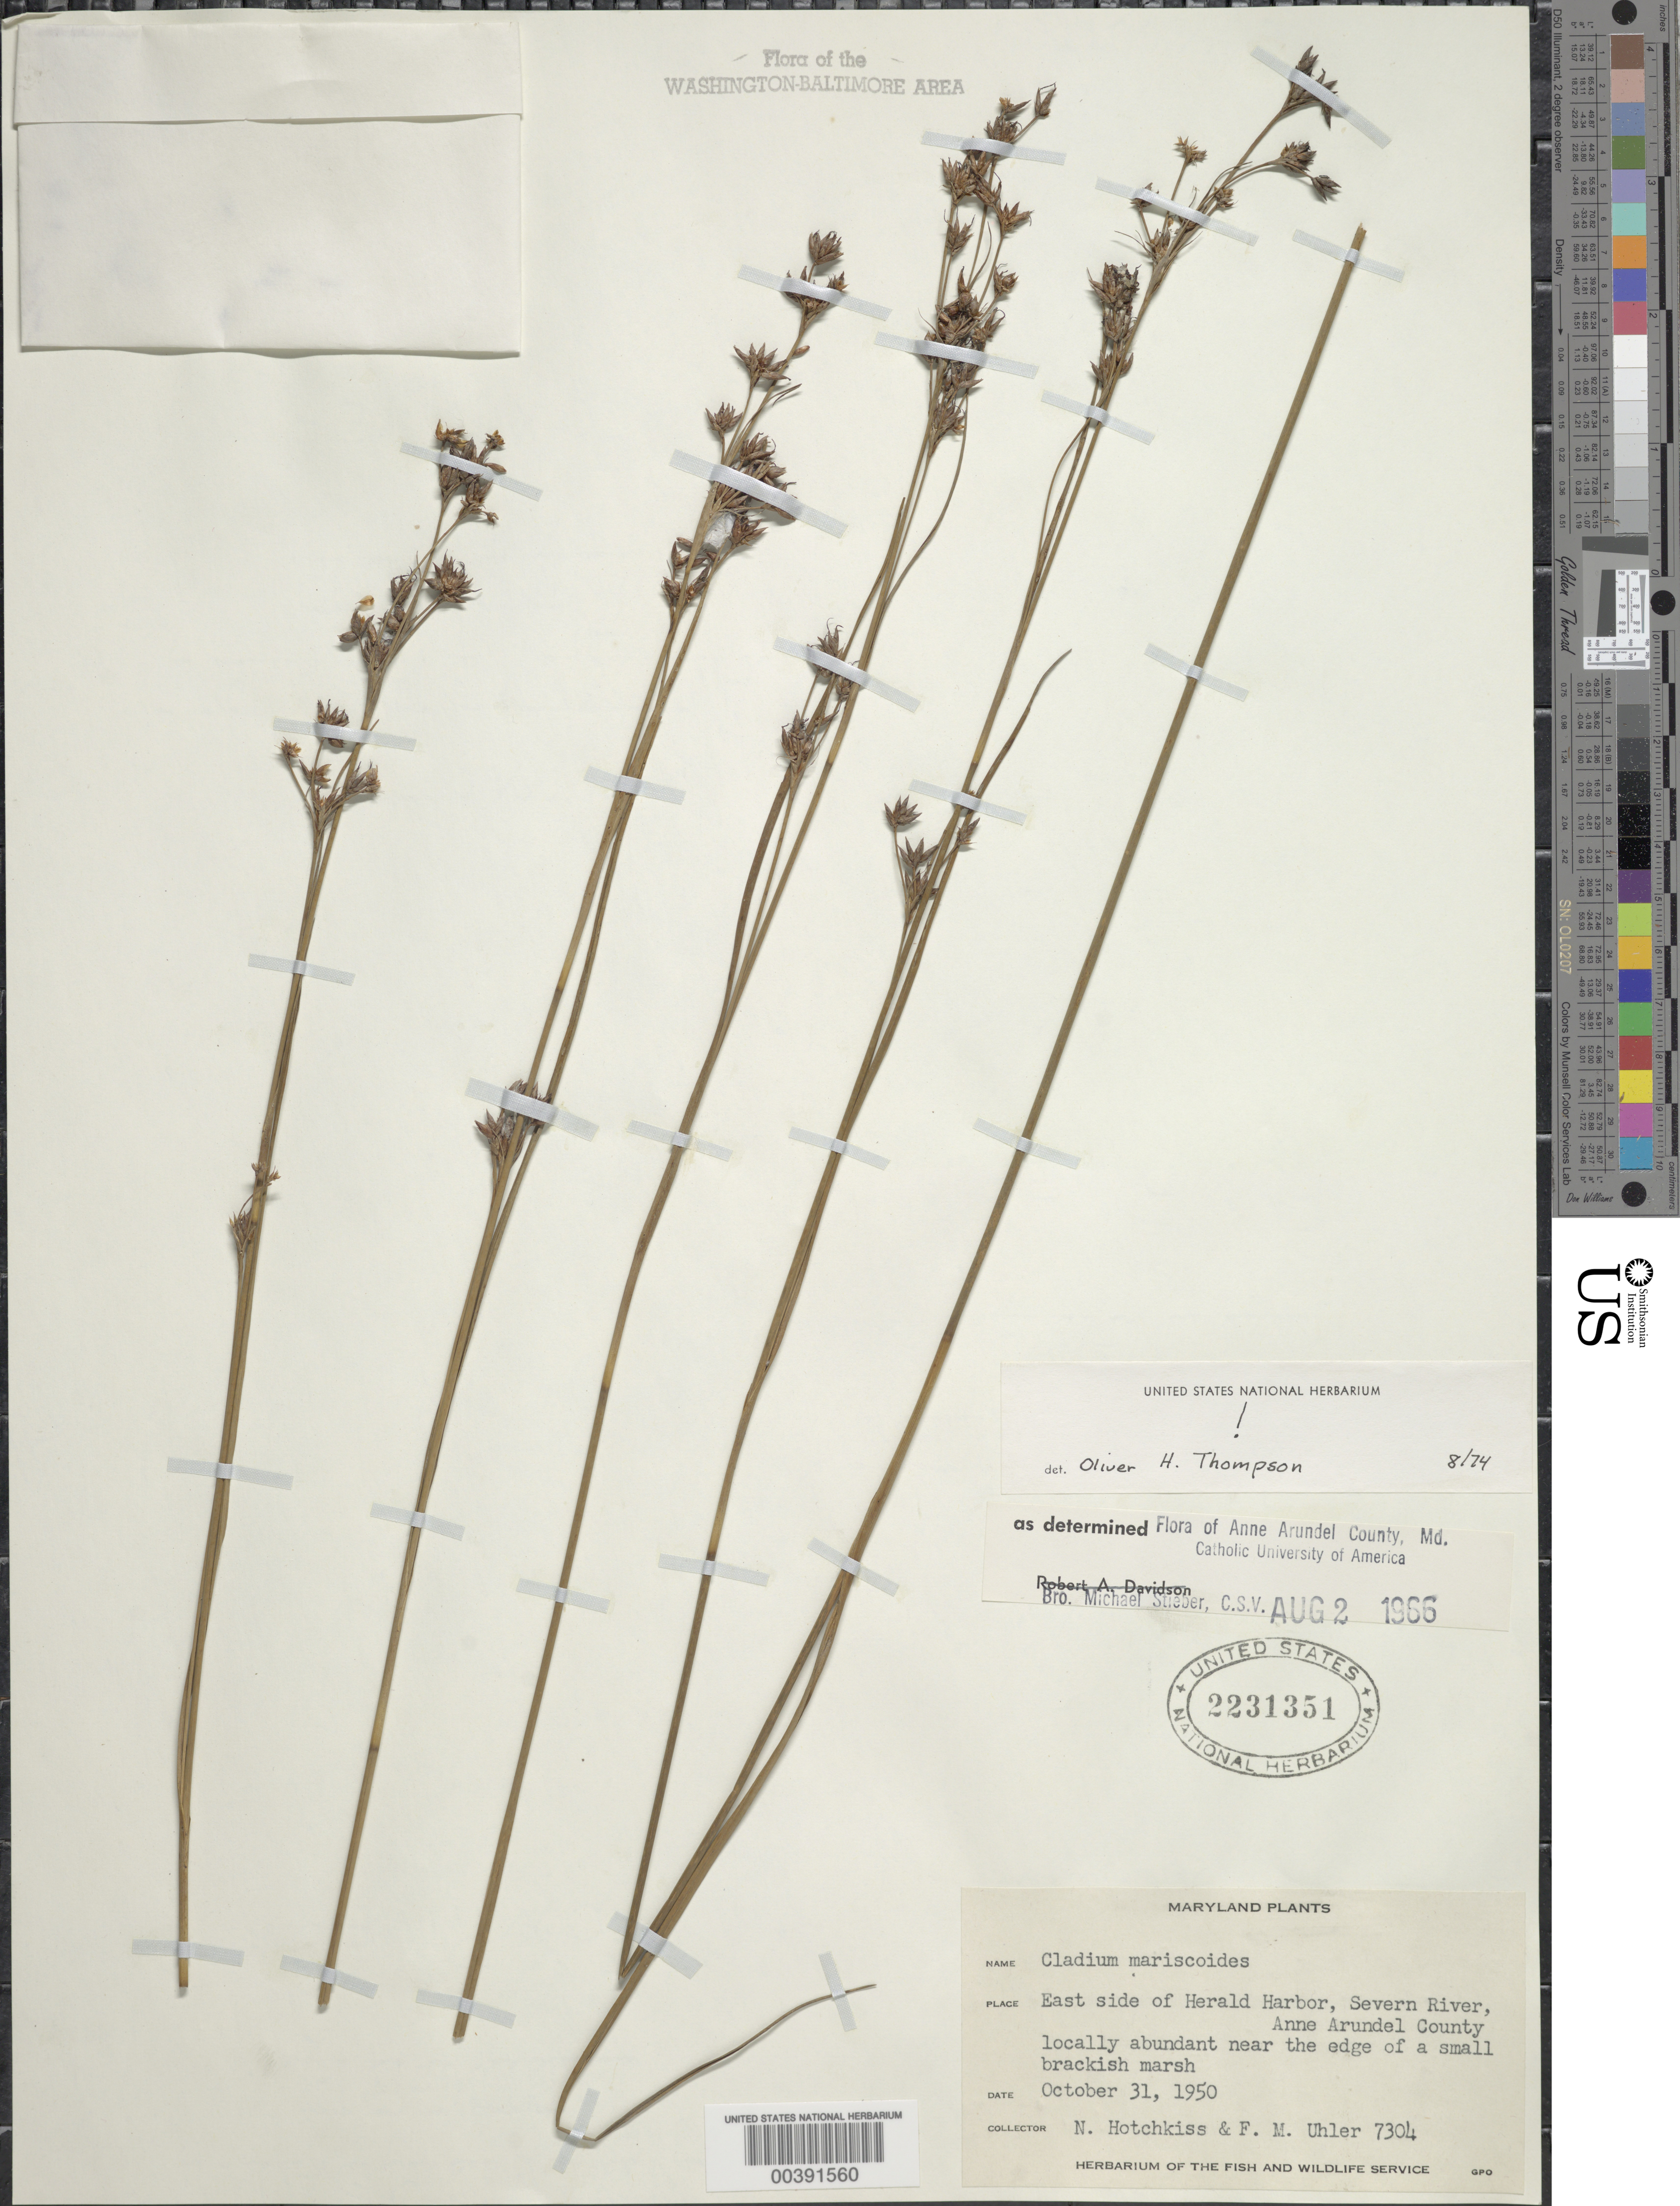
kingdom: Plantae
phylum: Tracheophyta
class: Liliopsida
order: Poales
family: Cyperaceae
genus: Cladium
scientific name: Cladium mariscoides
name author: (Muhl.) Torr.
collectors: N. Hotchkiss & F. M. Uhler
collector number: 7304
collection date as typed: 31 Oct 1950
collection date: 1950-10-31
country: United States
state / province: Maryland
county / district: Anne Arundel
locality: Herald Harbor, Severn River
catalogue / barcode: US 2231351